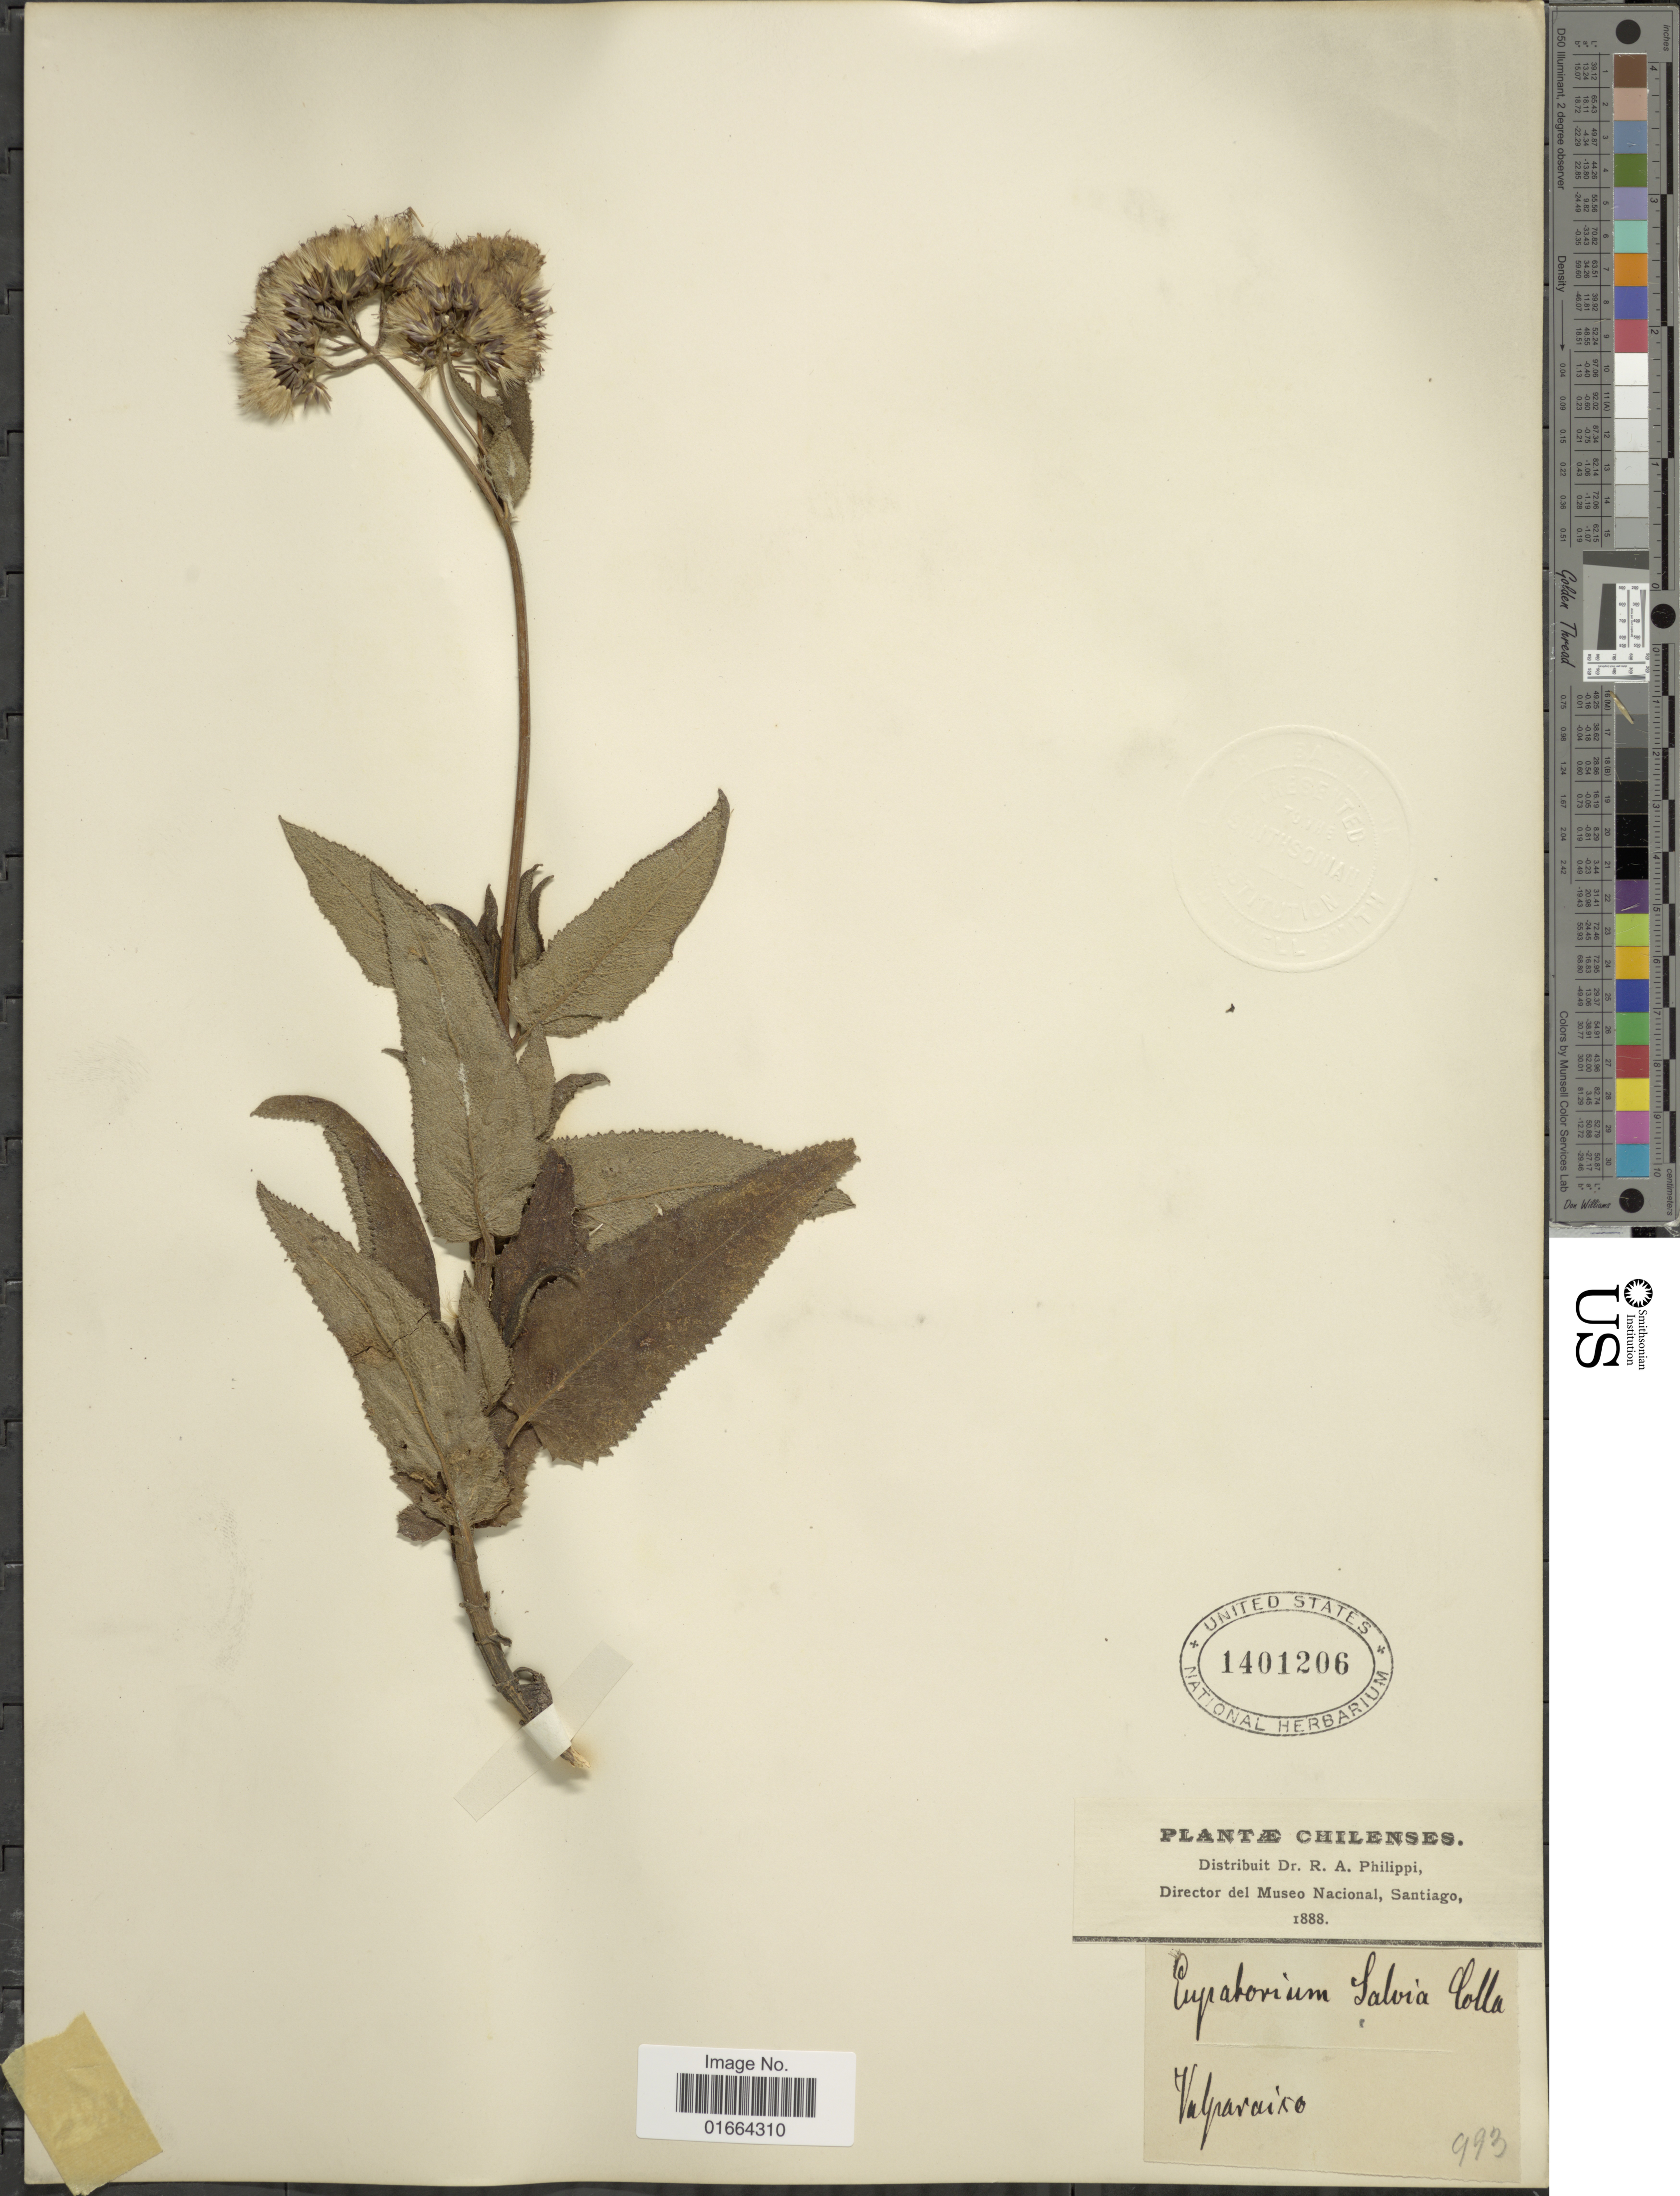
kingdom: Plantae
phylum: Tracheophyta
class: Magnoliopsida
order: Asterales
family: Asteraceae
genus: Aristeguietia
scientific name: Aristeguietia salvia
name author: (Colla) R.M. King & H. Rob.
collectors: R. A. Philippi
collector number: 993?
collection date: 1888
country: Chile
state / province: Valparaíso (V)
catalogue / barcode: US 1401206